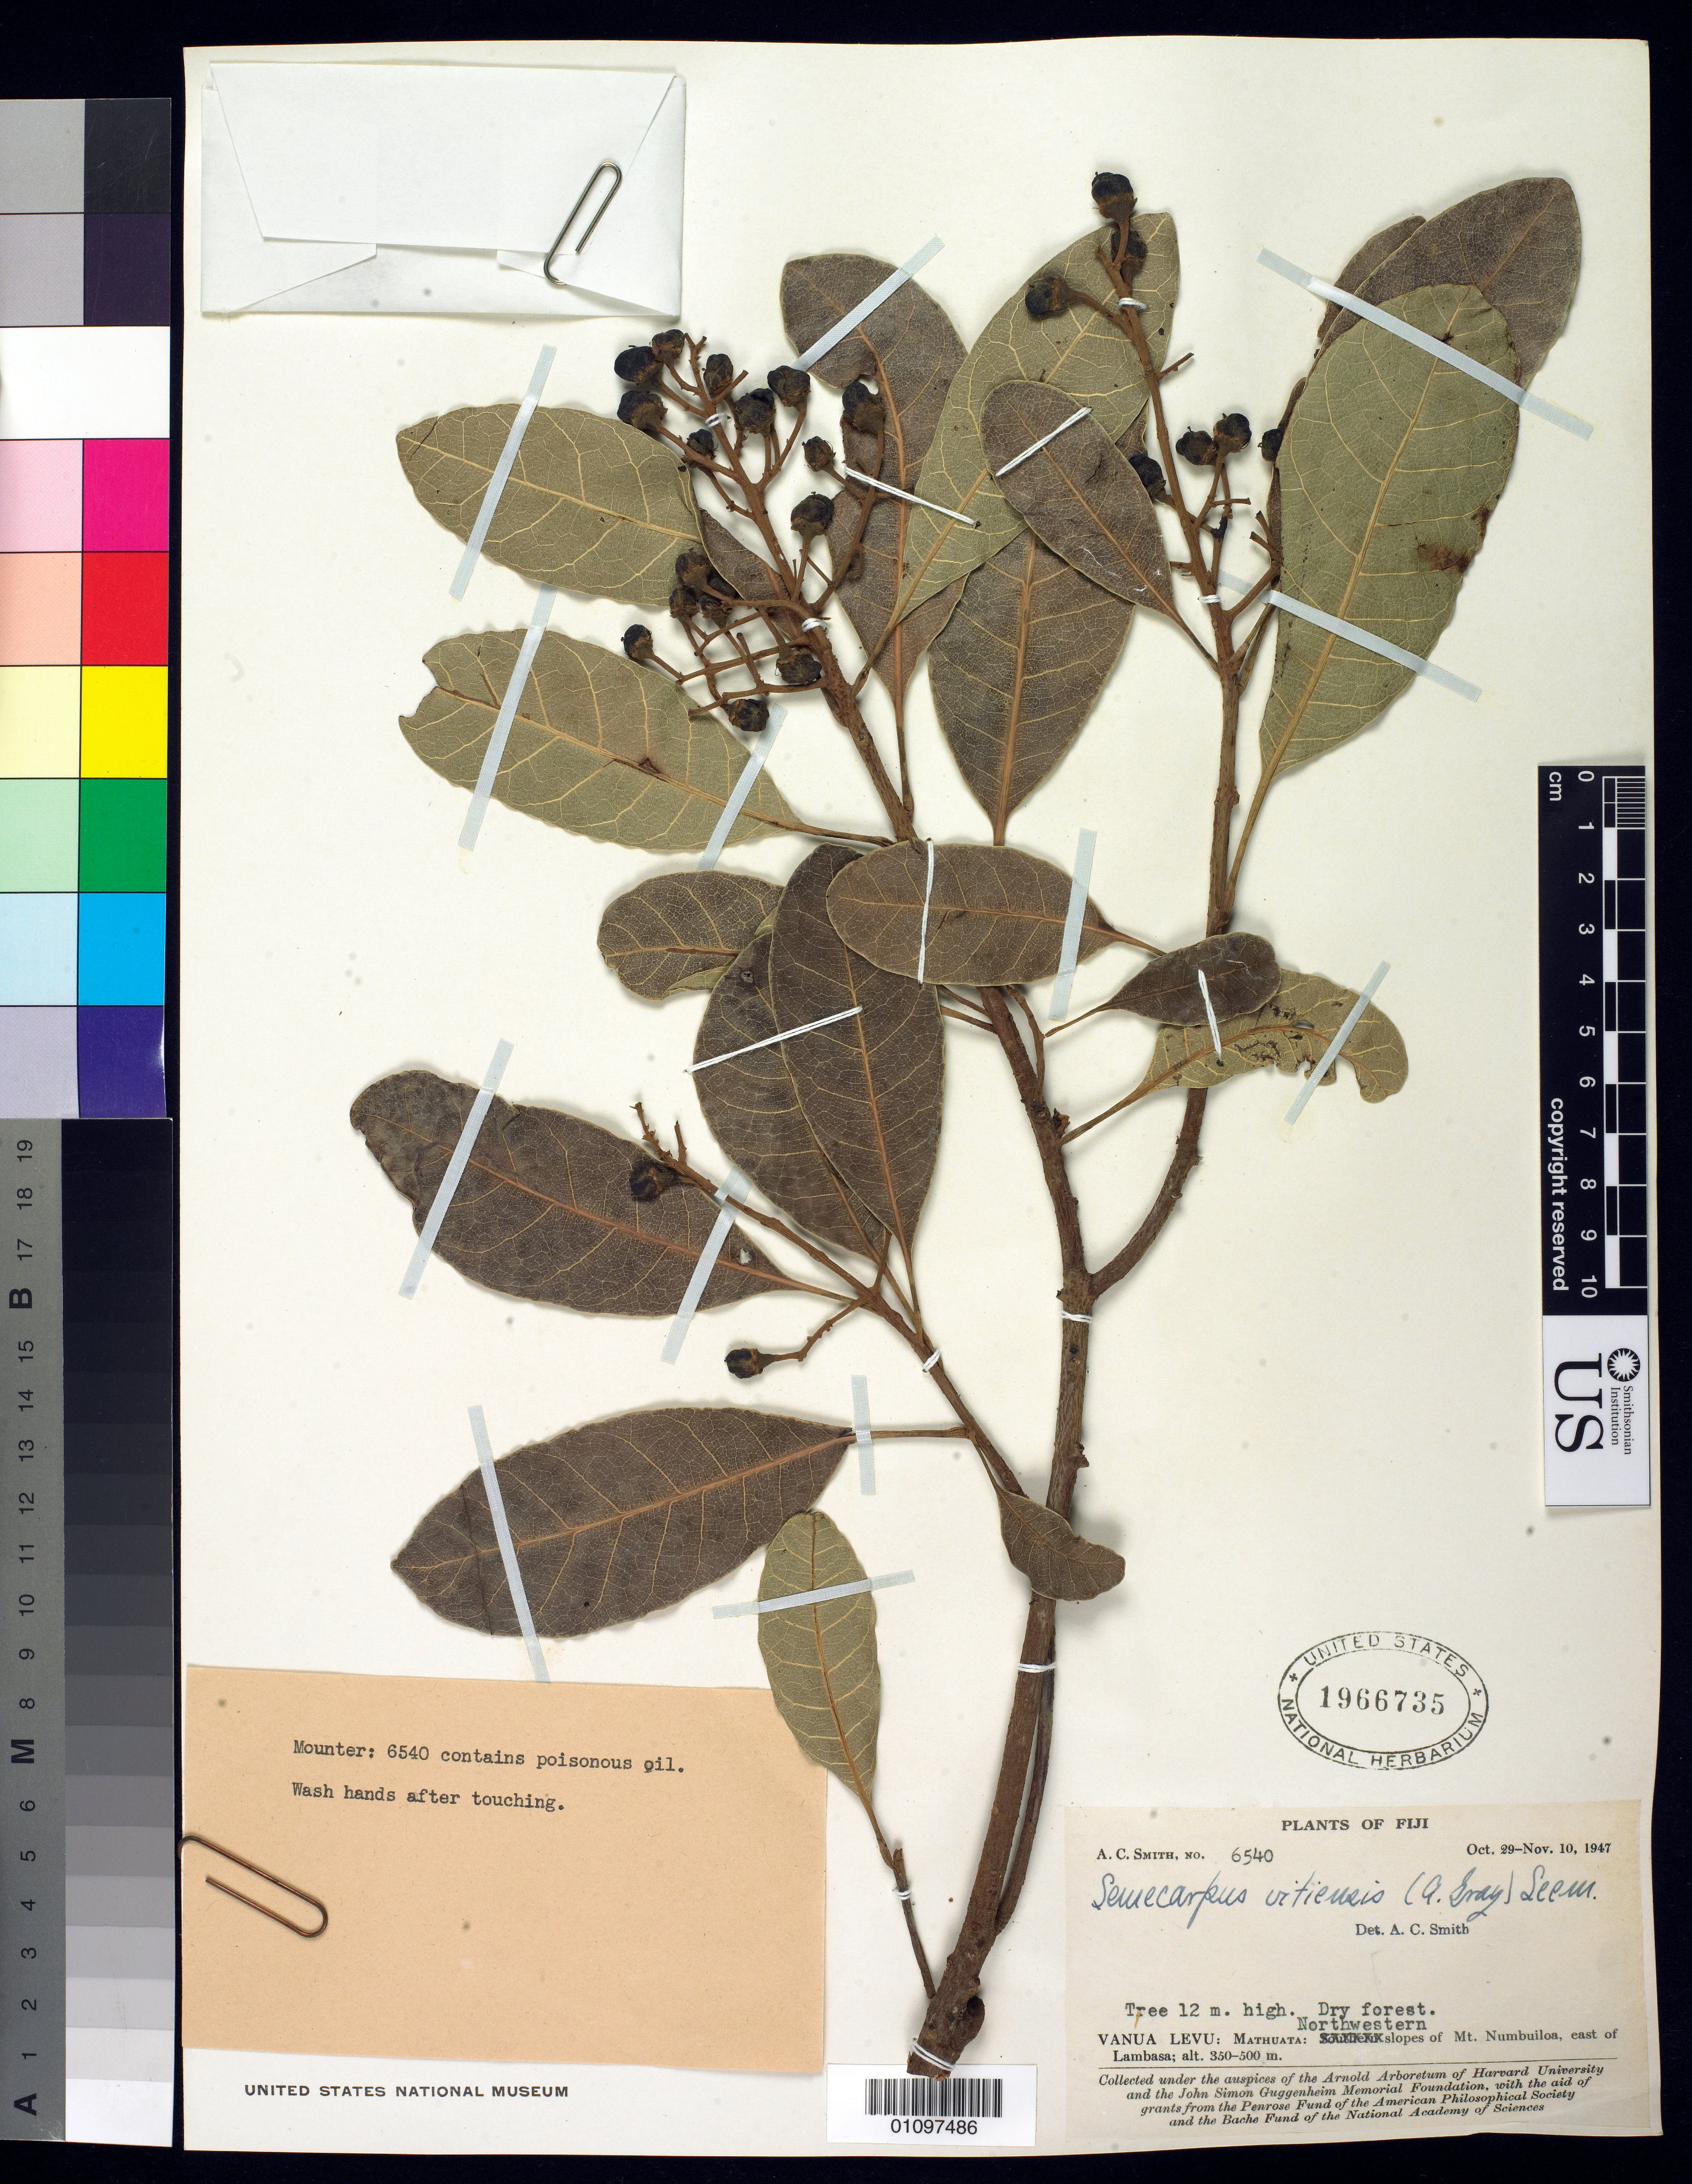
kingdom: Plantae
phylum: Tracheophyta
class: Magnoliopsida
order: Sapindales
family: Anacardiaceae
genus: Semecarpus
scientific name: Semecarpus vitiensis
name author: (A. Gray) Engl.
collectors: A. C. Smith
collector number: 6540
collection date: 1947-10-29/1947-11-10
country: Fiji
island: Vanua Levu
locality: Mathuata: Southern slopes of Mt. Numbuiloa, east of Lambasa.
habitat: Dry forest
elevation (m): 350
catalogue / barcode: US 1966735